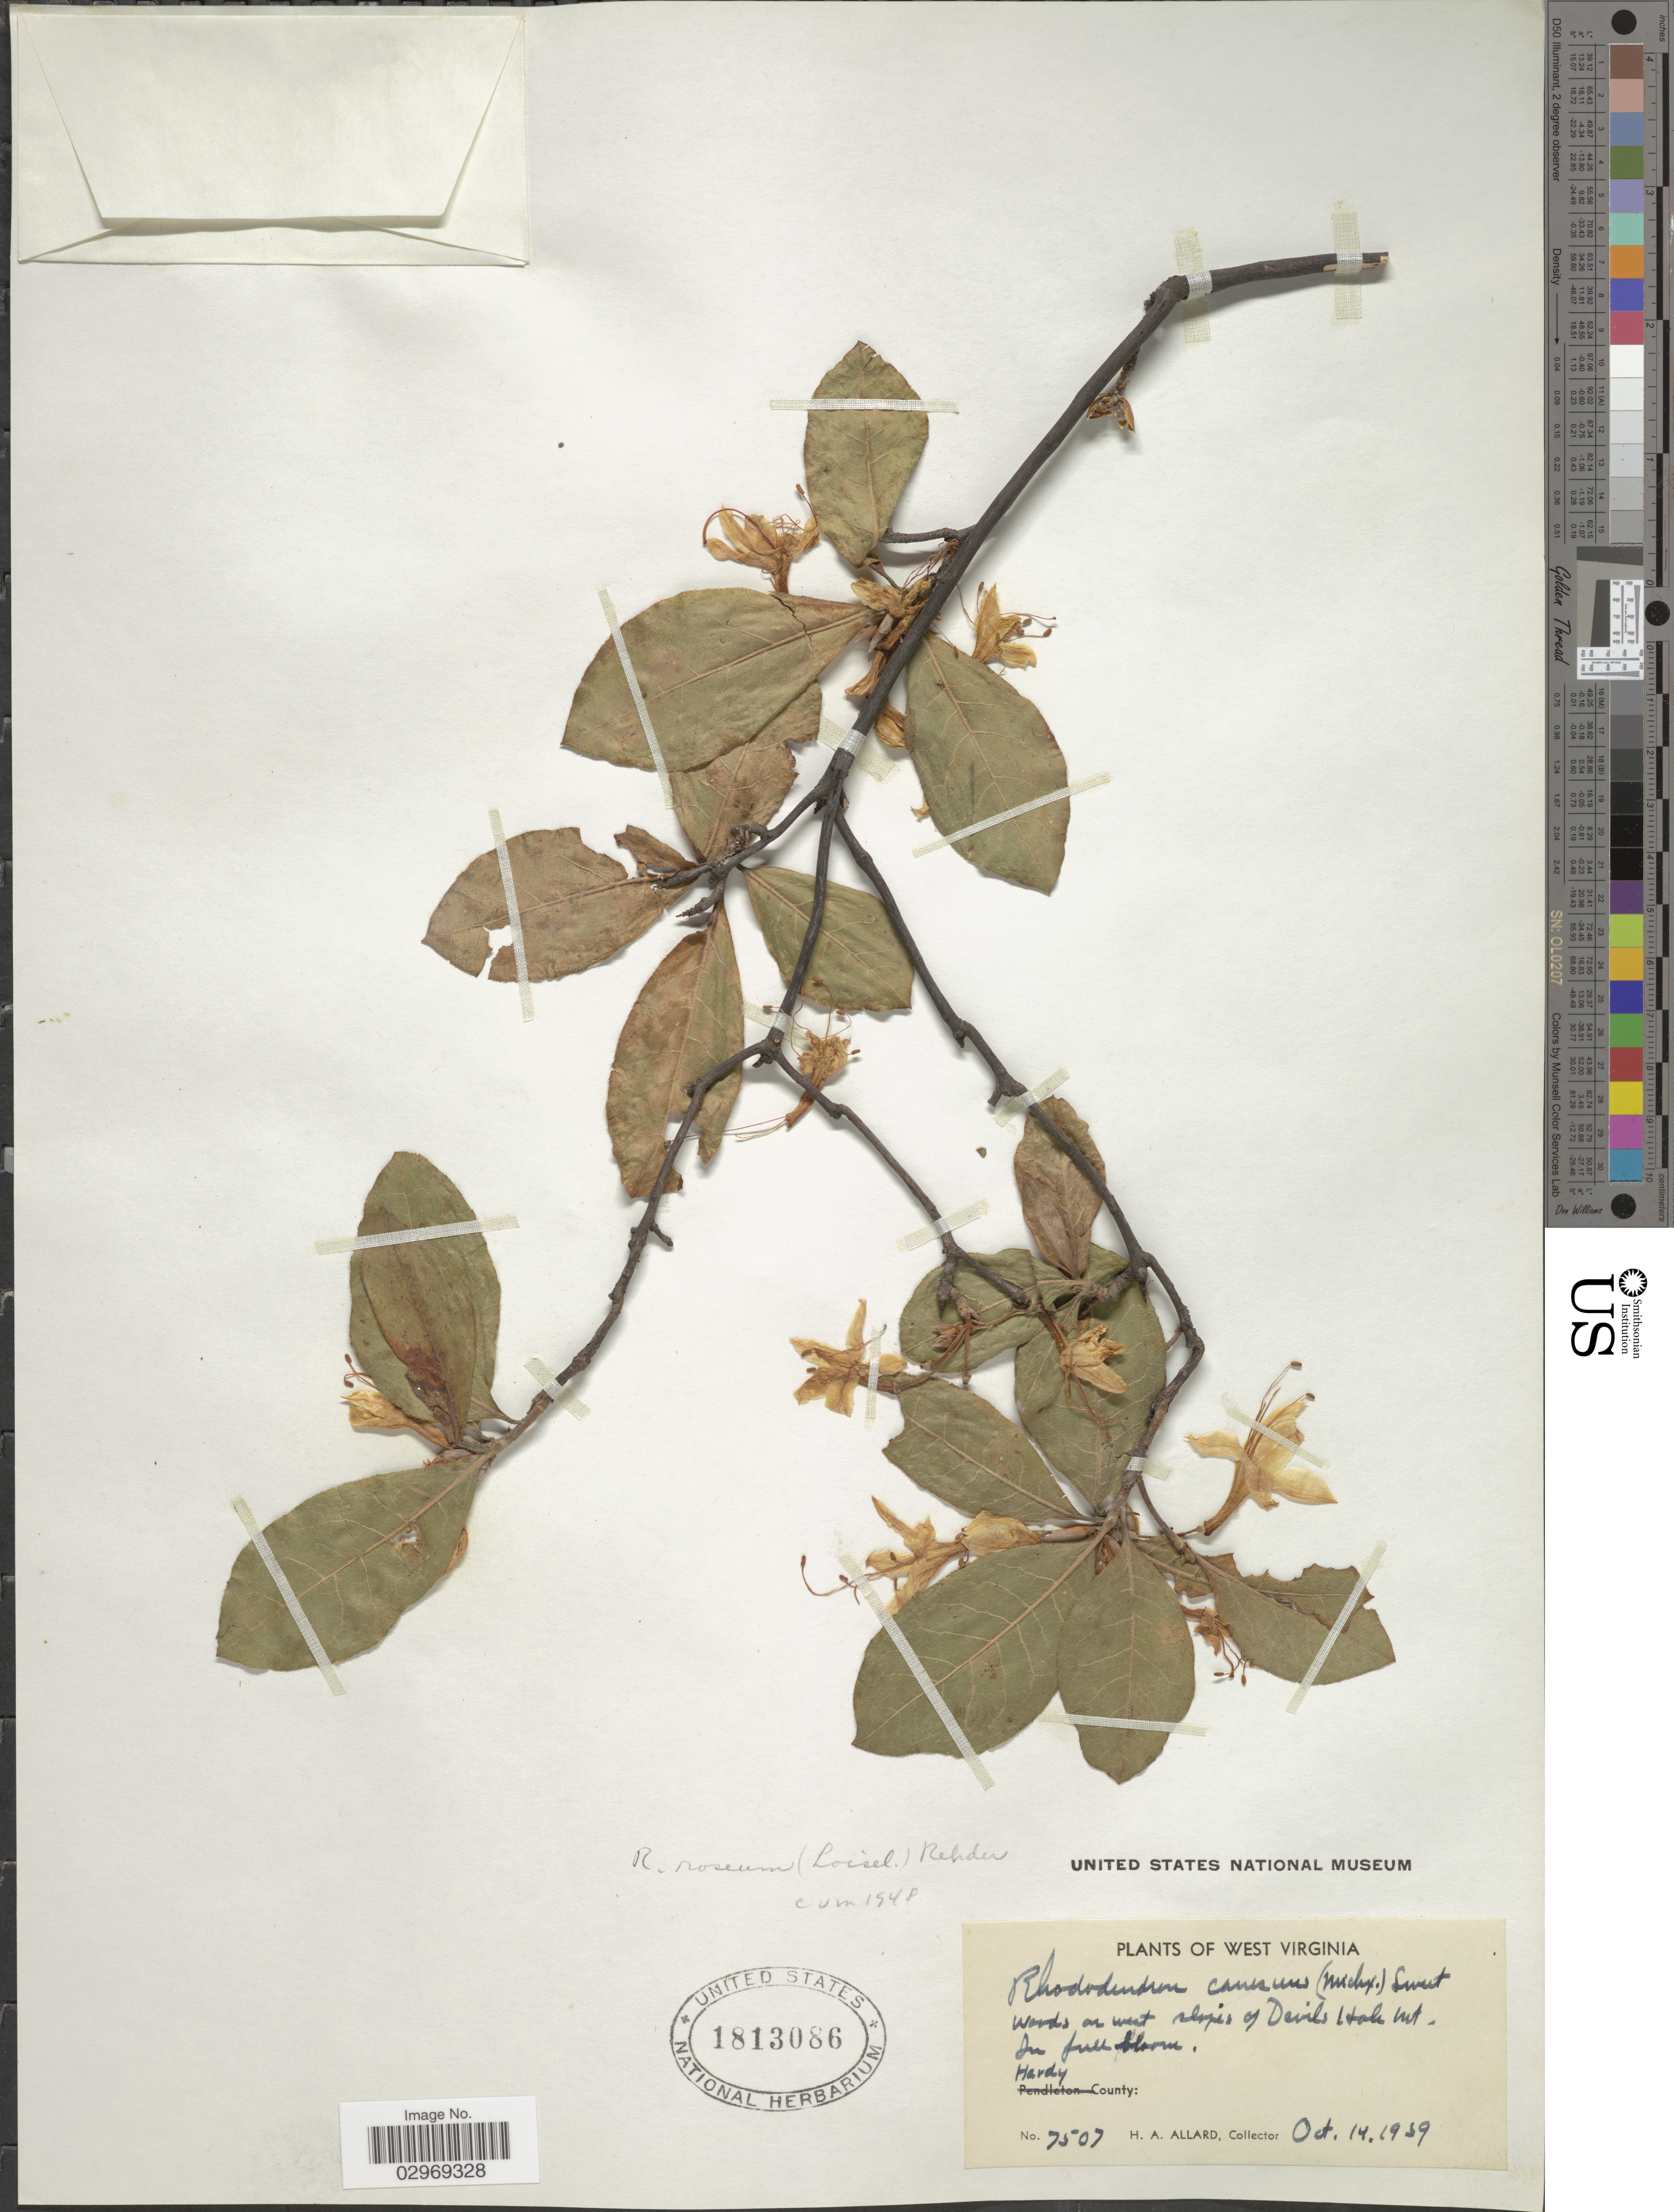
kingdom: Plantae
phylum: Tracheophyta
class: Magnoliopsida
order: Ericales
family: Ericaceae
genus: Rhododendron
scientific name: Rhododendron roseum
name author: (Loisel.) Rehder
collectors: H. A. Allard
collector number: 7507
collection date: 1939-10-14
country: United States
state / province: West Virginia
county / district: Hardy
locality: Woods on west slopes of Devils Hole Mt.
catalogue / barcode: US 1813086